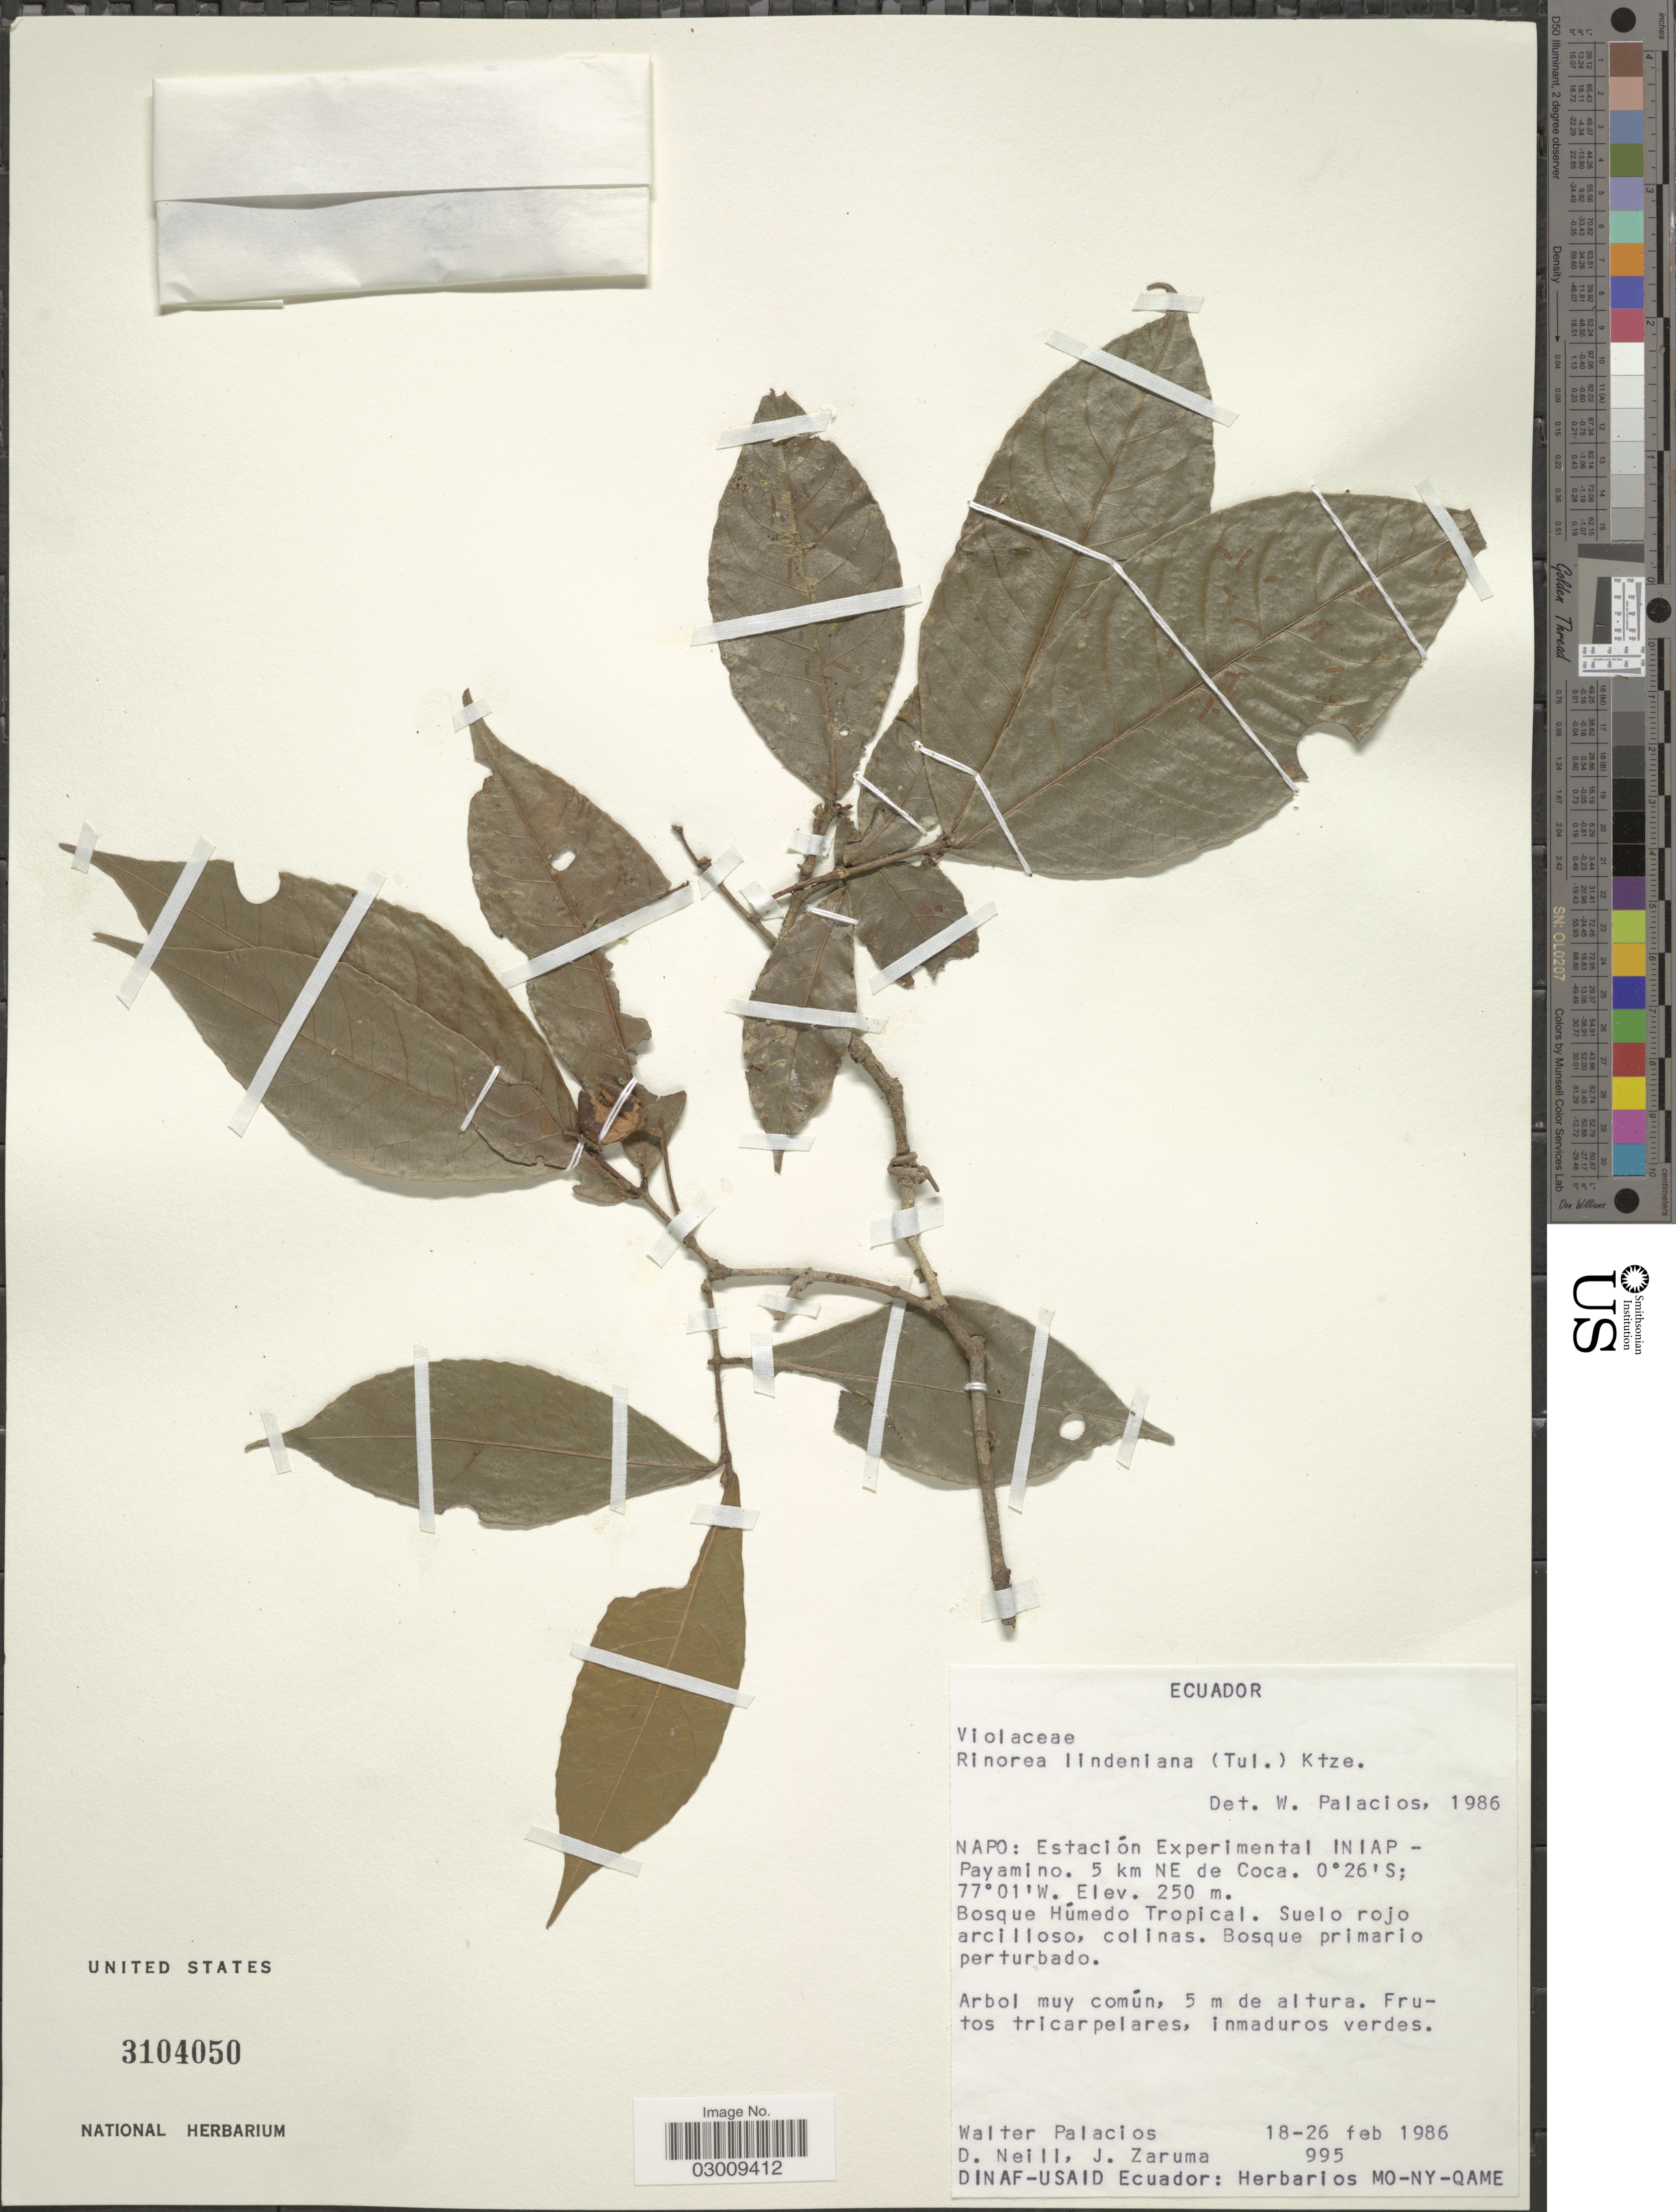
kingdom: Plantae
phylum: Tracheophyta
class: Magnoliopsida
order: Malpighiales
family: Violaceae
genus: Rinorea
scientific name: Rinorea lindeniana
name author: (Tul.) Kuntze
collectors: W. Palacios, D. Neill & J. Zaruma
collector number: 995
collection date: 1986-02-18/1986-02-26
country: Ecuador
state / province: Napo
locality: Napo: Estación Experimental INIAP-Payamino. 5 km NE de Coca.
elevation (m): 250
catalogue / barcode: US 3104050